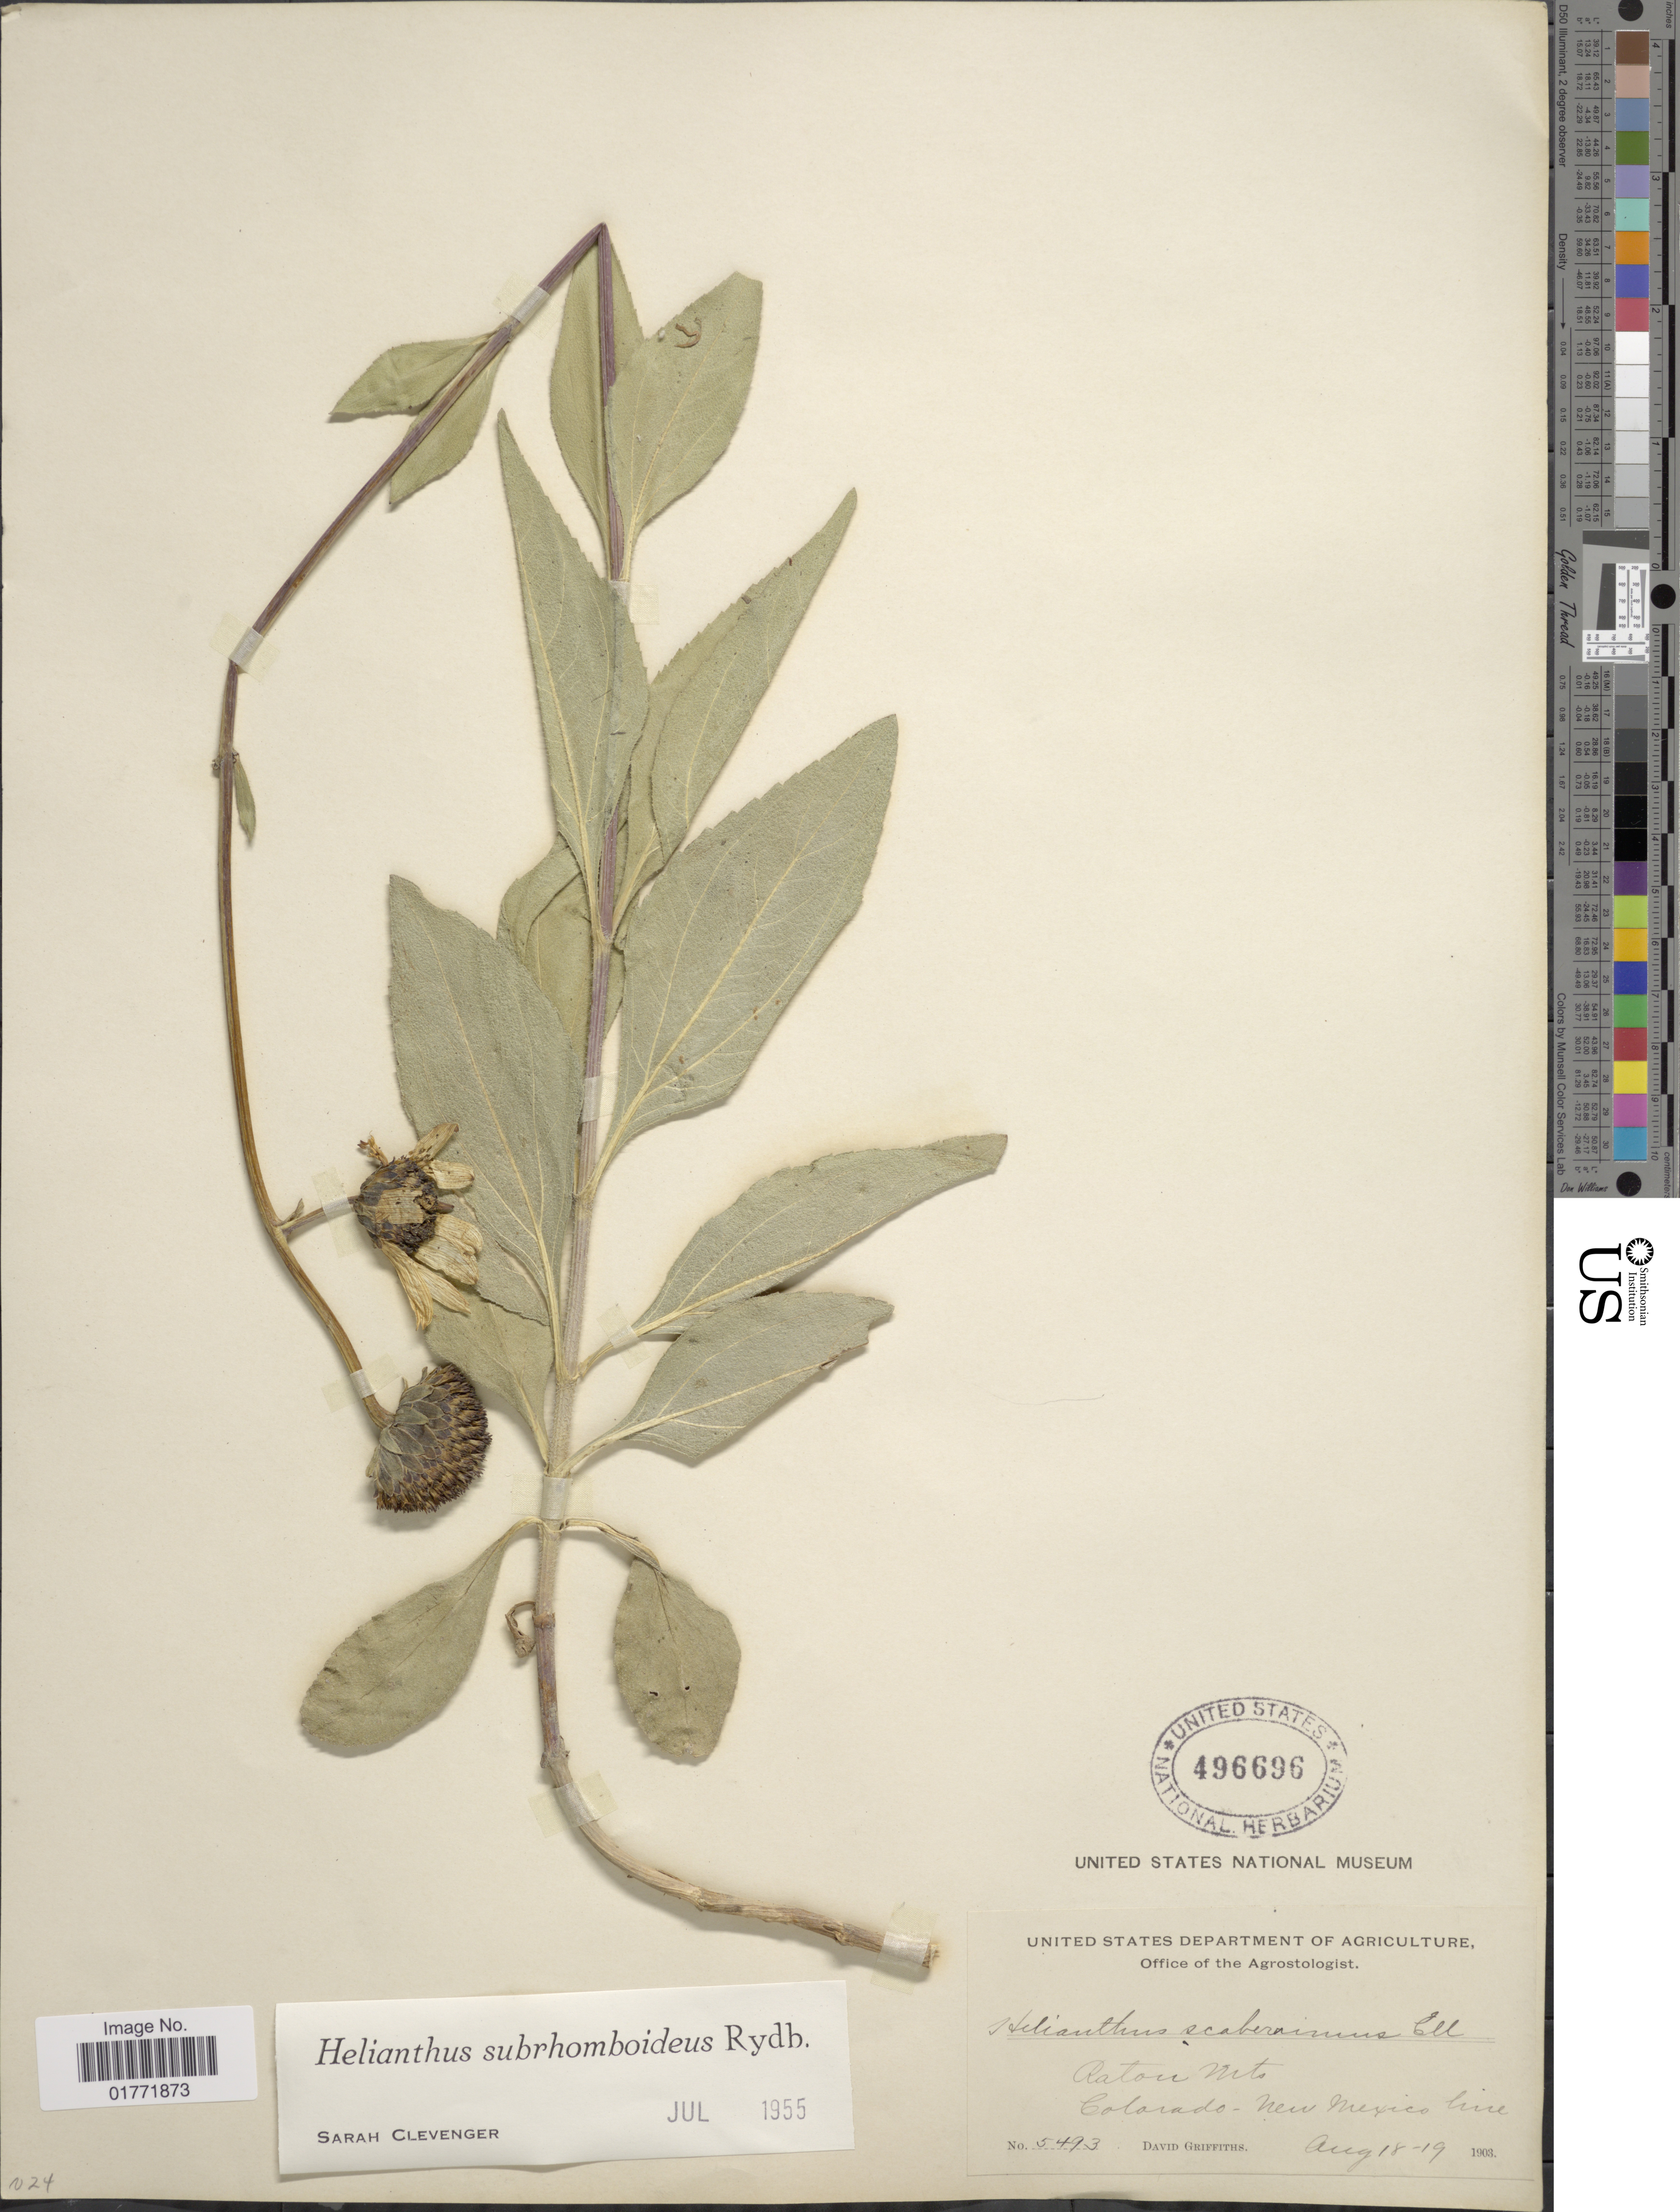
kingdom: Plantae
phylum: Tracheophyta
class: Magnoliopsida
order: Asterales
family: Asteraceae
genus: Helianthus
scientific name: Helianthus subrhomboideus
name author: Rydb.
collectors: D. Griffiths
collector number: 5493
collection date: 1903-08-18/1903-08-19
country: United States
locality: Ranto Mts. Colorado- Mew Mexico line.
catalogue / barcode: US 496696